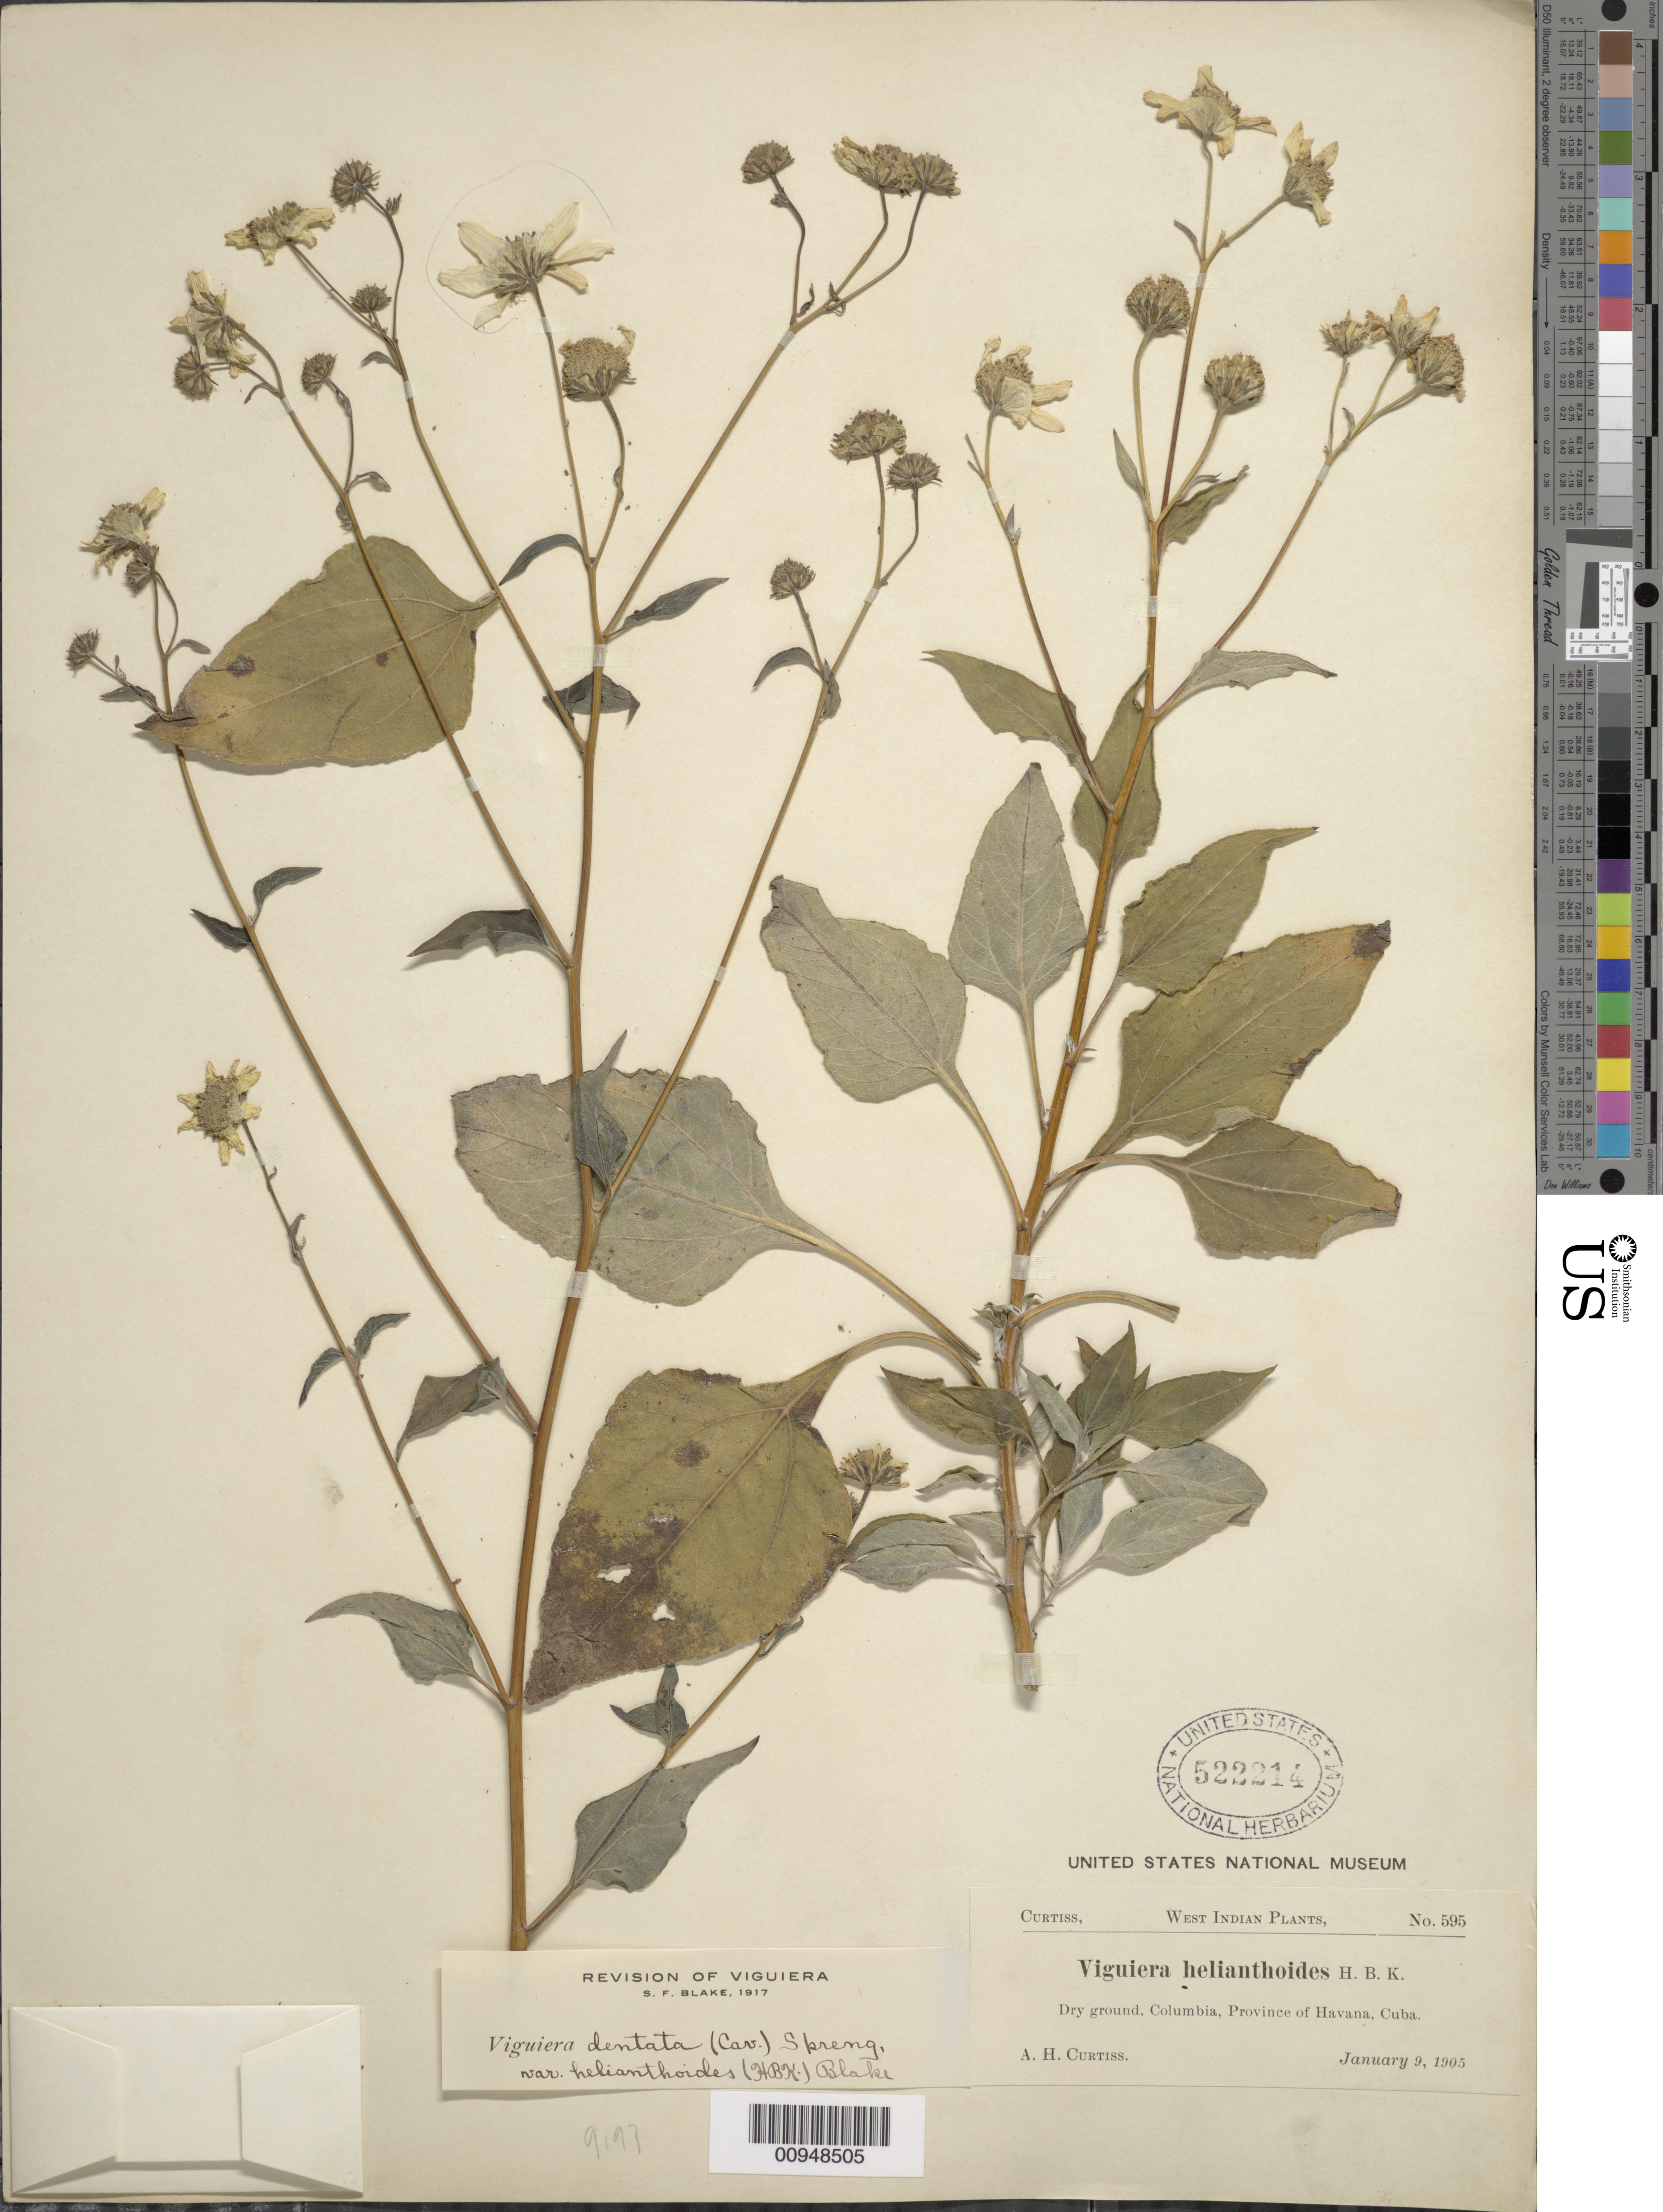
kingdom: Plantae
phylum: Tracheophyta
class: Magnoliopsida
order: Asterales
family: Asteraceae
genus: Viguiera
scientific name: Viguiera dentata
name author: (Cav.) Spreng.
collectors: A. H. Curtiss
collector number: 595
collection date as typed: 09 Jan 1905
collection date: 1905-01-09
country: Cuba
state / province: La Habana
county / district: Dry forest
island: Cuba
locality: Columbia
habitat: Dry ground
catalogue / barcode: US 522214